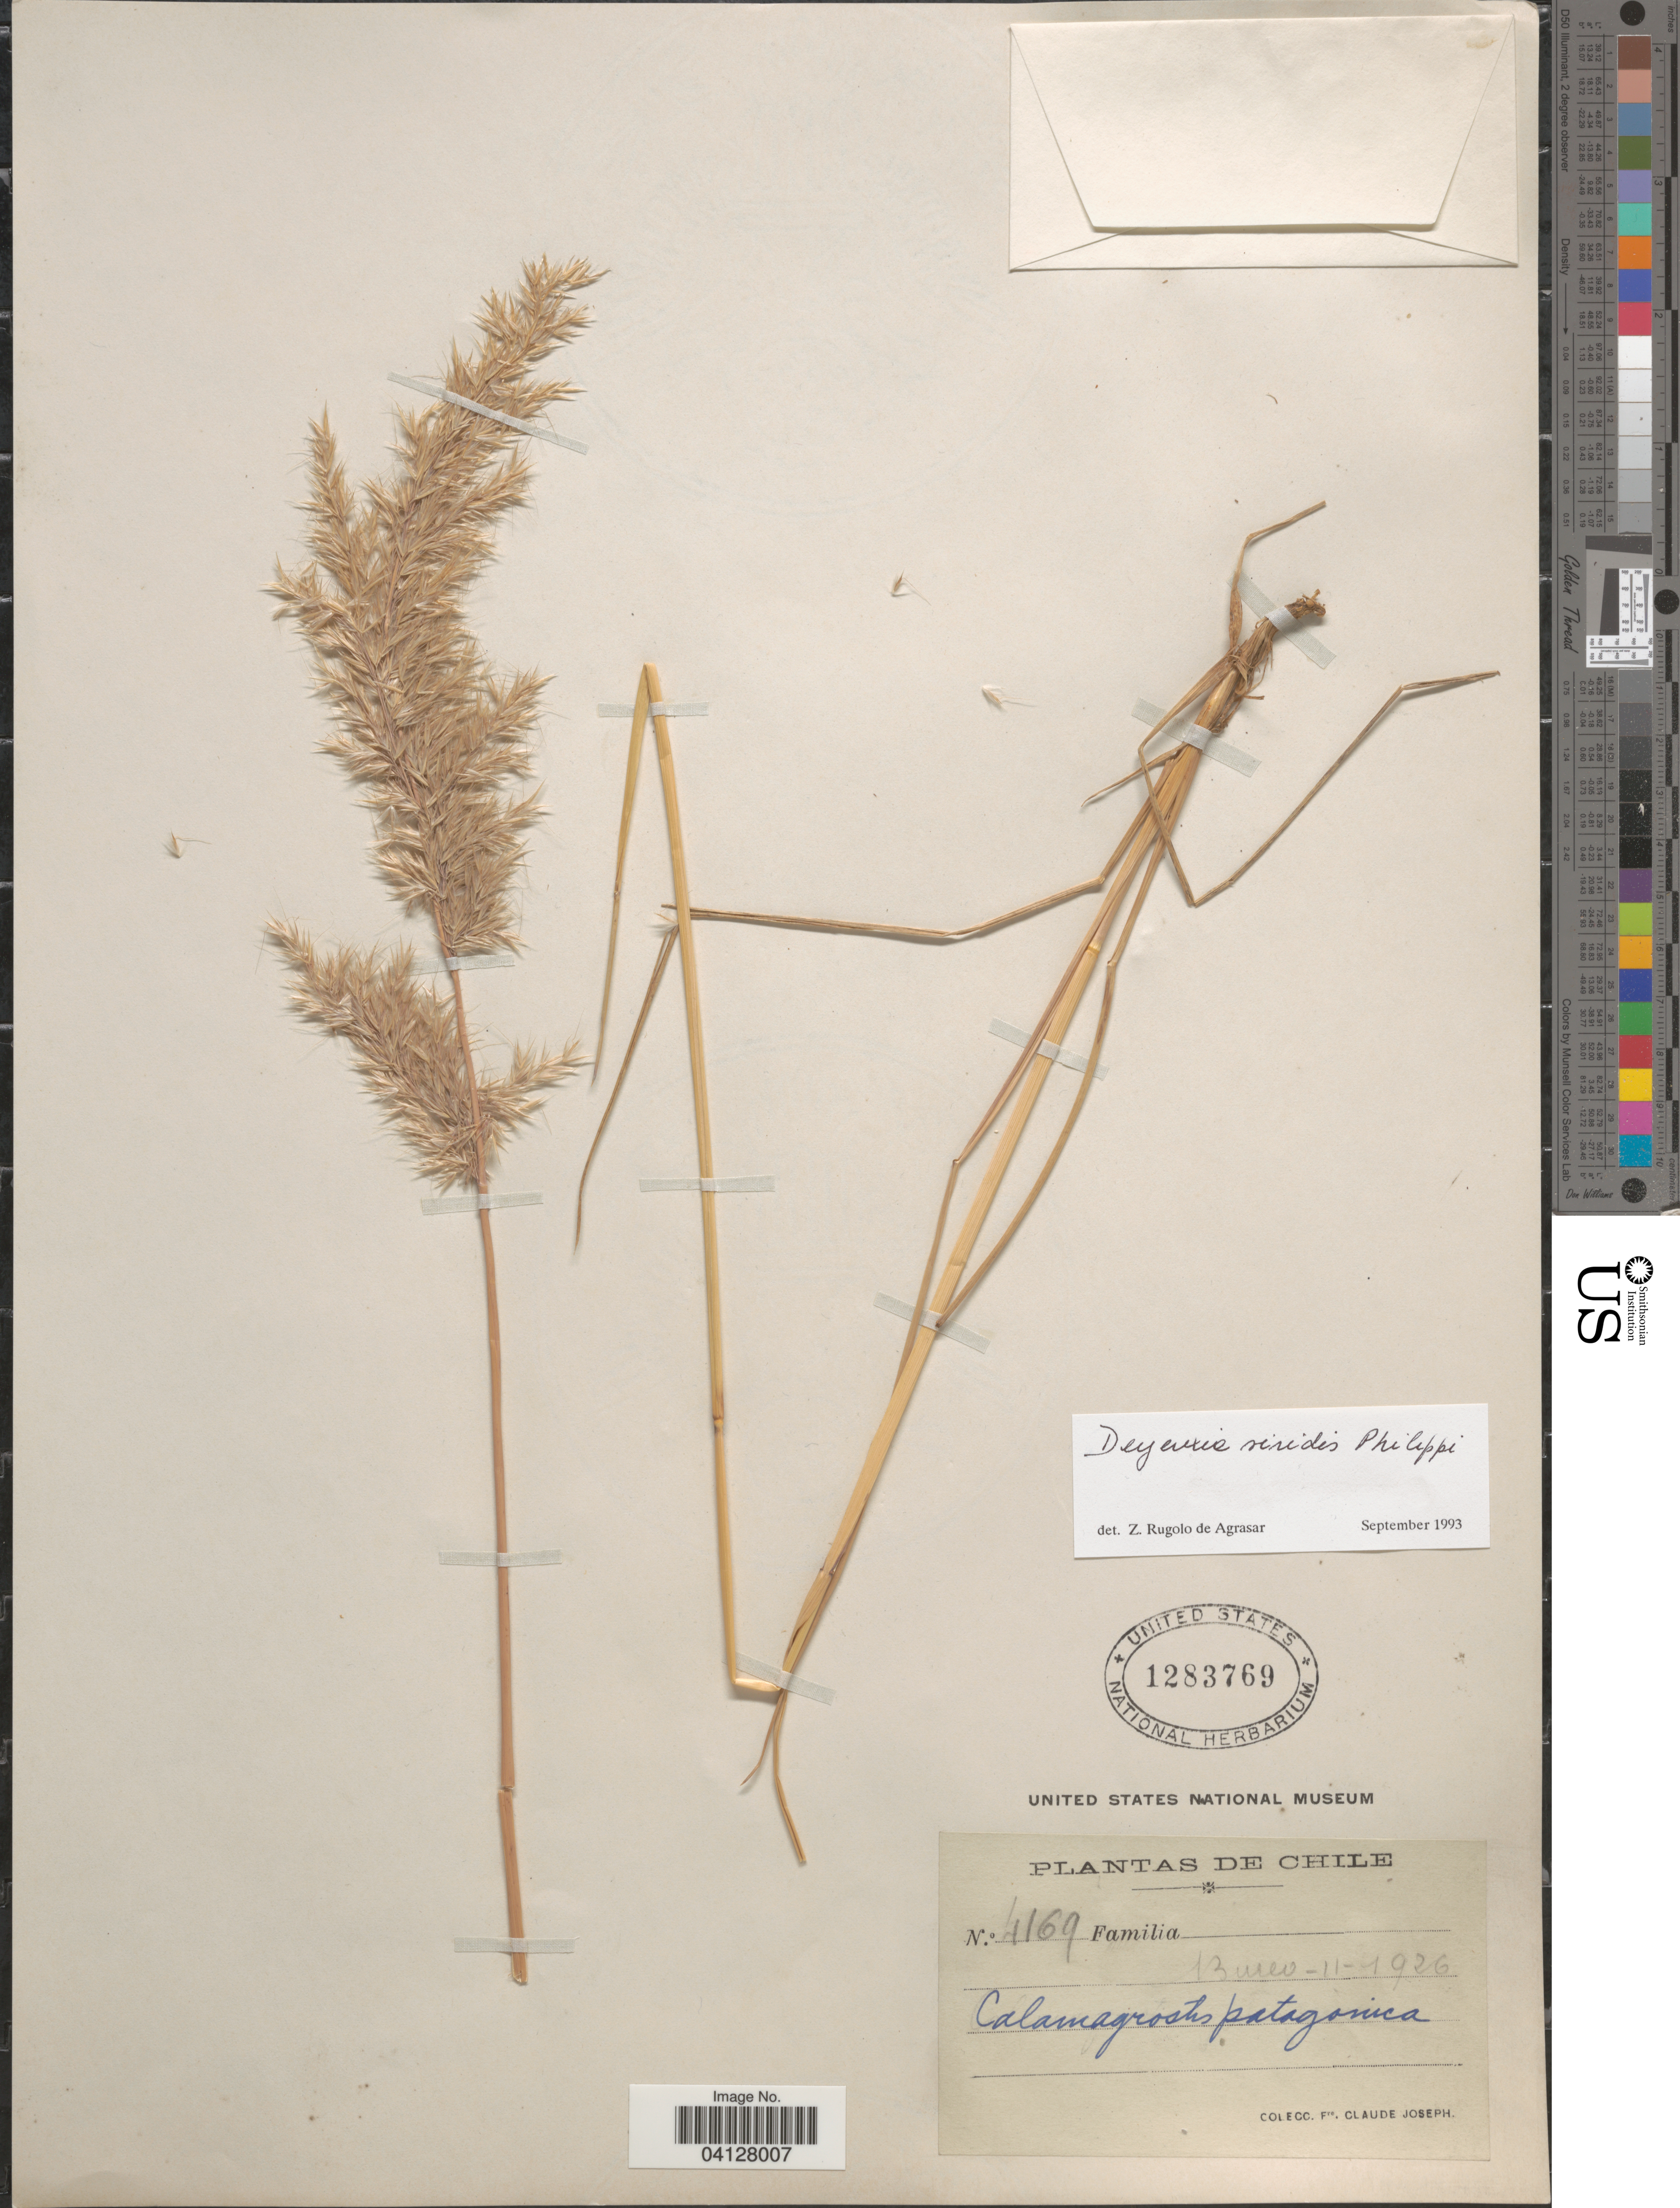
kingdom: Plantae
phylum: Tracheophyta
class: Liliopsida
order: Poales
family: Poaceae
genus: Deyeuxia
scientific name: Deyeuxia viridis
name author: Phil.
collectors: Bro. Claude-Joseph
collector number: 4169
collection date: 1926-01-11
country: Chile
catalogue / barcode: US 1283769